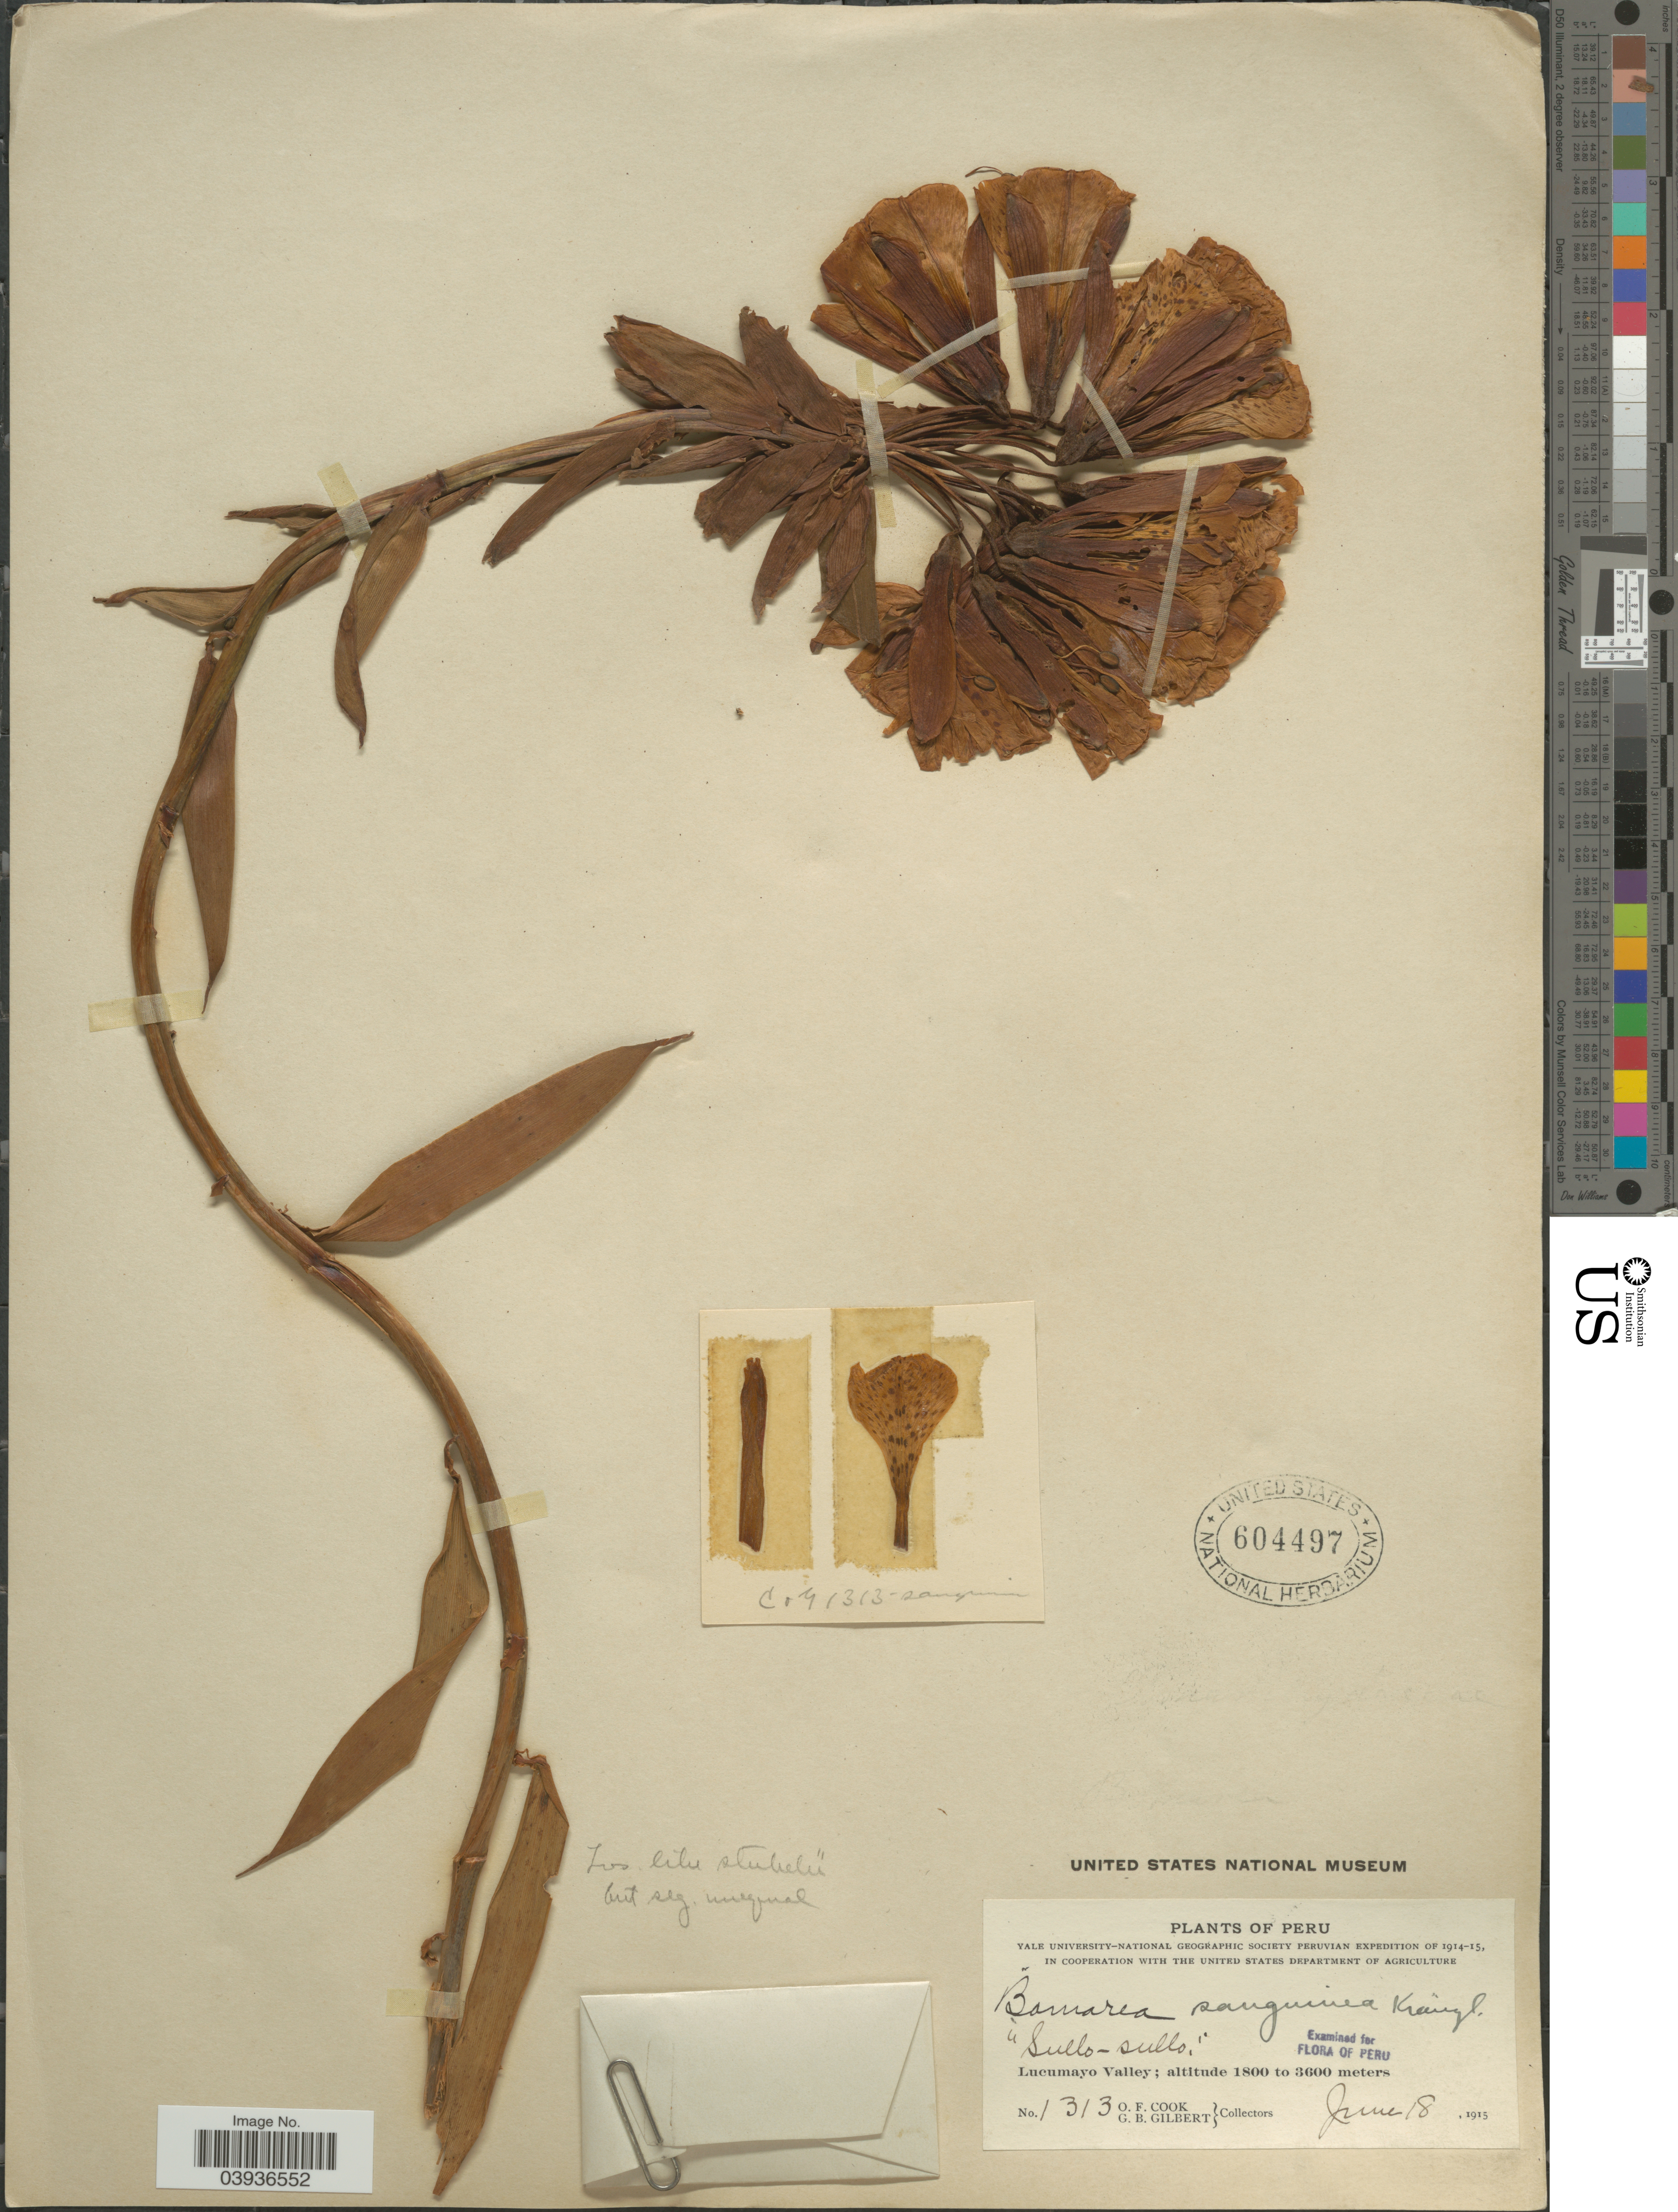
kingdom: Plantae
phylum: Tracheophyta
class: Liliopsida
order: Liliales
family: Alstroemeriaceae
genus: Bomarea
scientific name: Bomarea sanguinea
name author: Kraenzl.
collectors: O. F. Cook & G. B. Gilbert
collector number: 1313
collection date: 1915-06-18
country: Peru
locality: Lucumayo Valley.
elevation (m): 1800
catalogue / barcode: US 604497